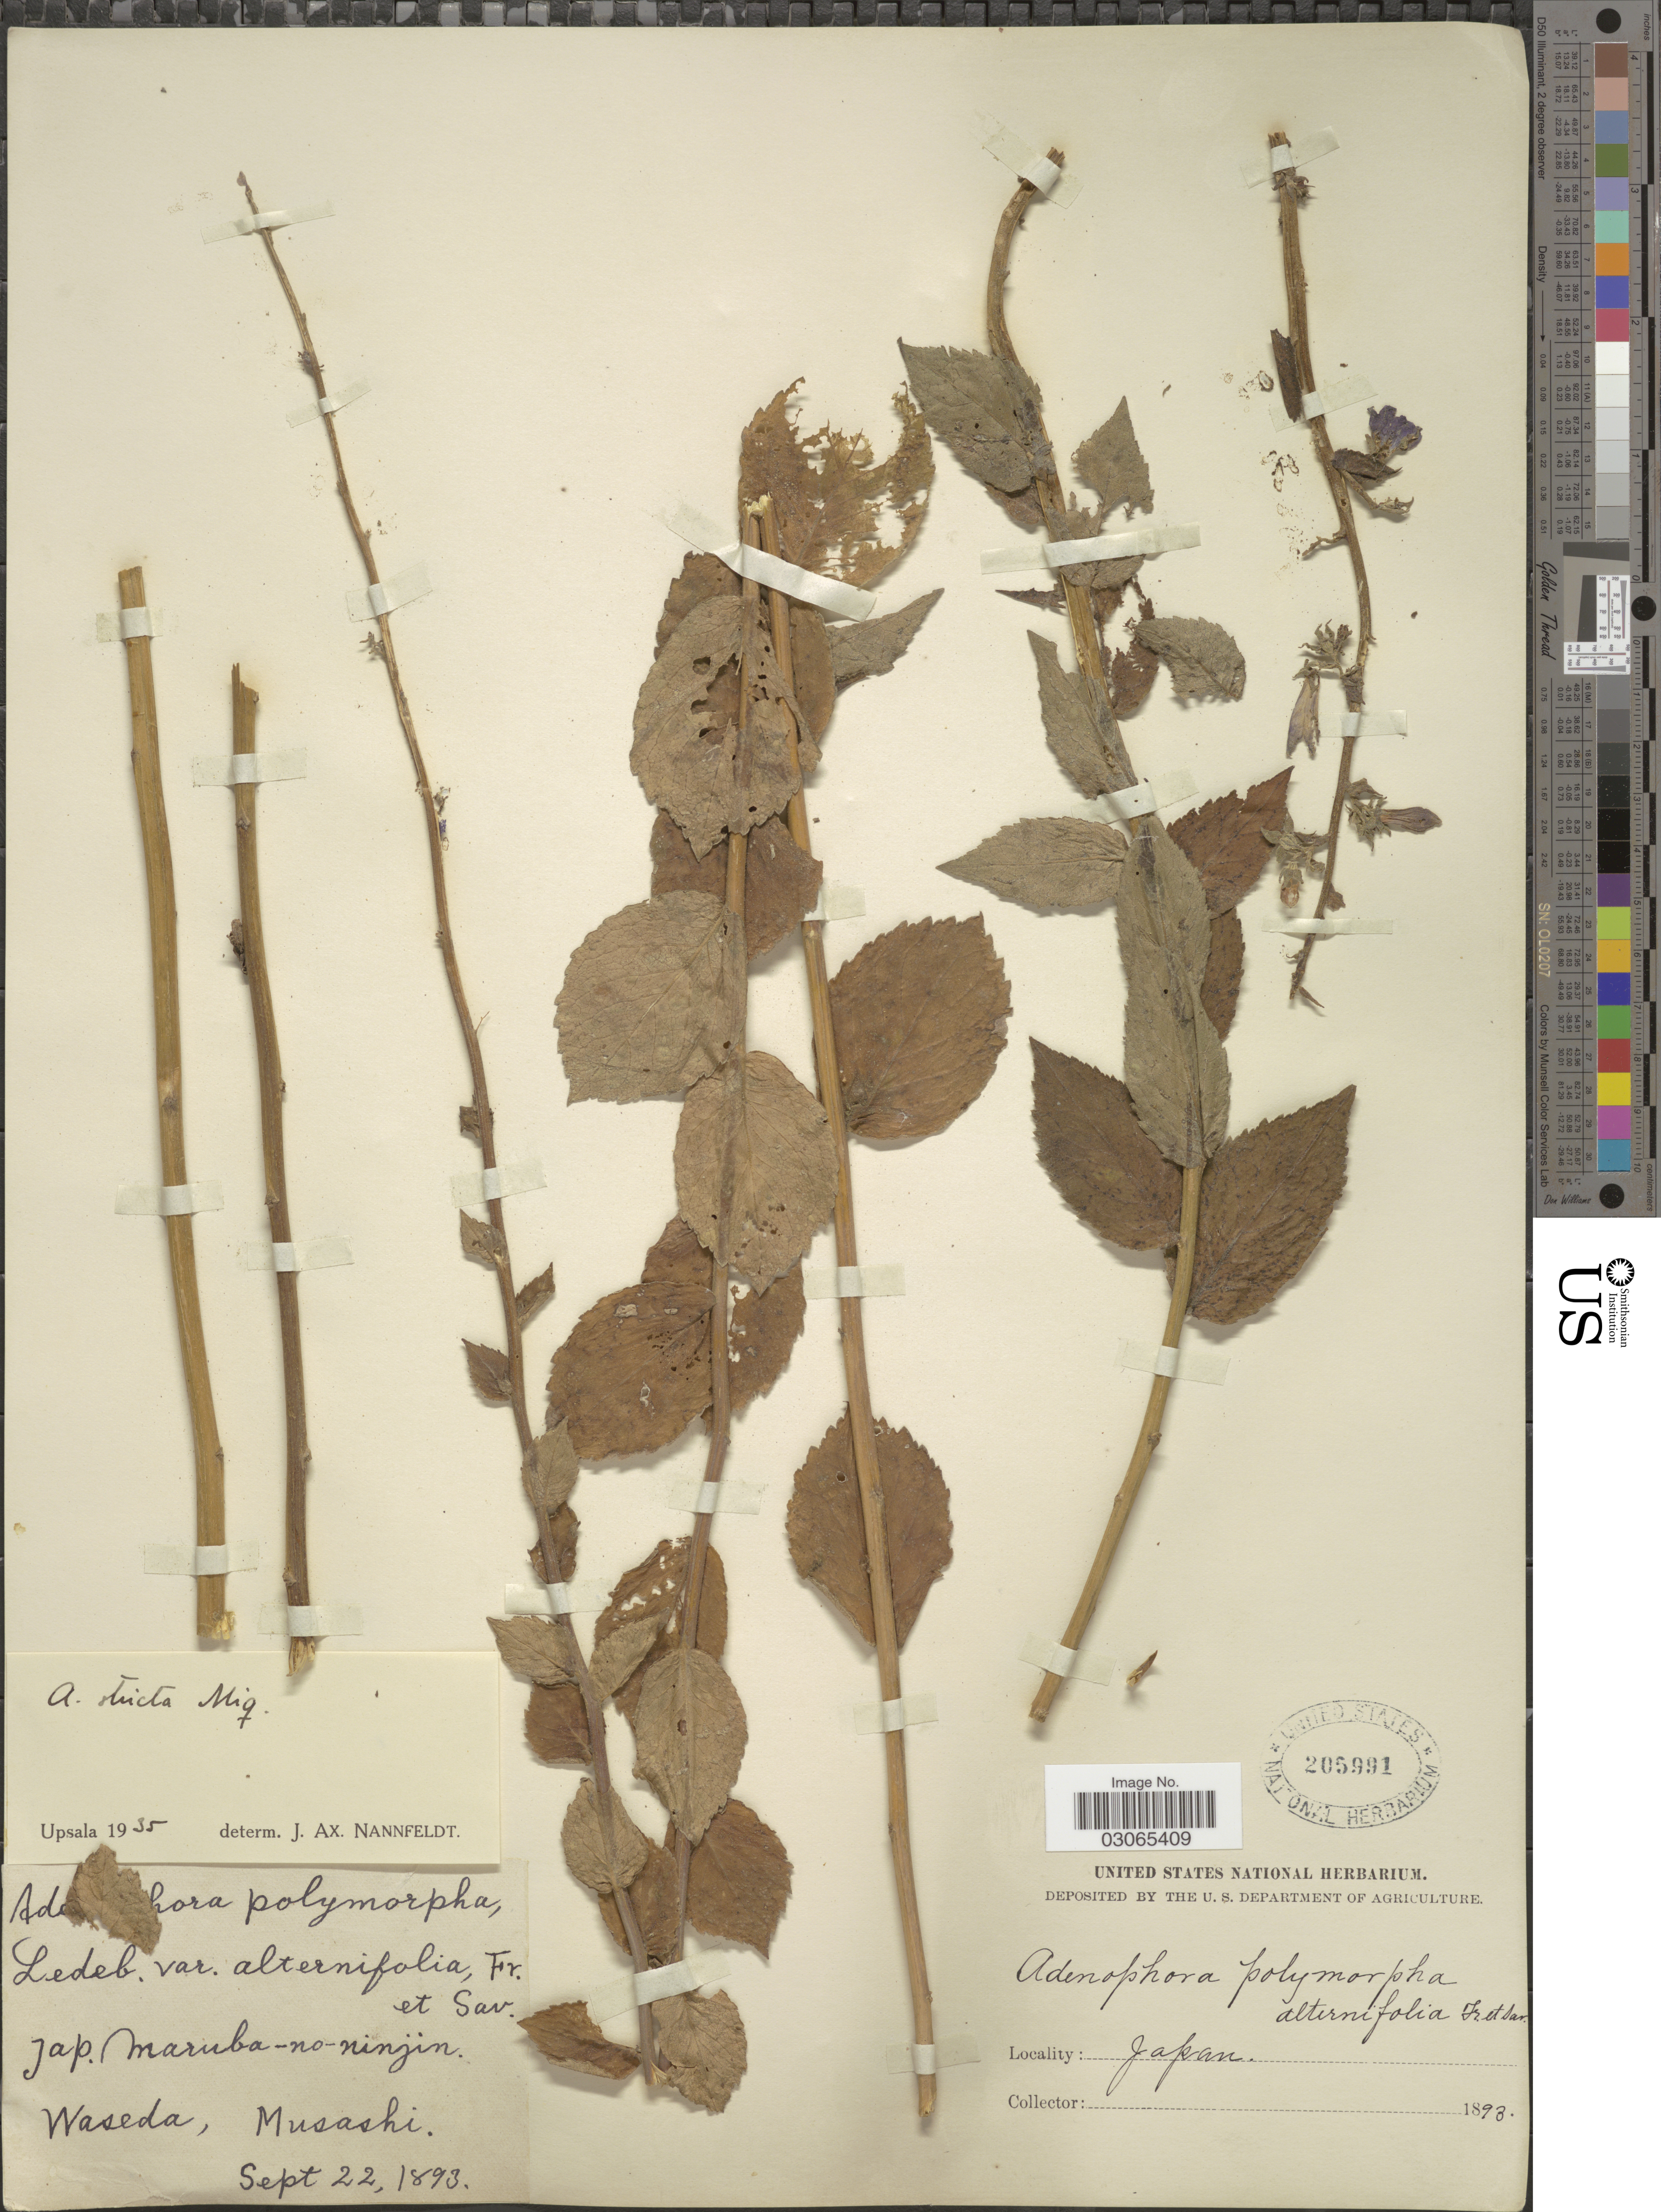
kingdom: Plantae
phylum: Tracheophyta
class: Magnoliopsida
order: Asterales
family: Campanulaceae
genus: Adenophora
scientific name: Adenophora stricta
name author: Miq.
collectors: ex herb. United States National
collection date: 1893-09-22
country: Japan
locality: Waseda, Musashi.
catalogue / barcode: US 205991